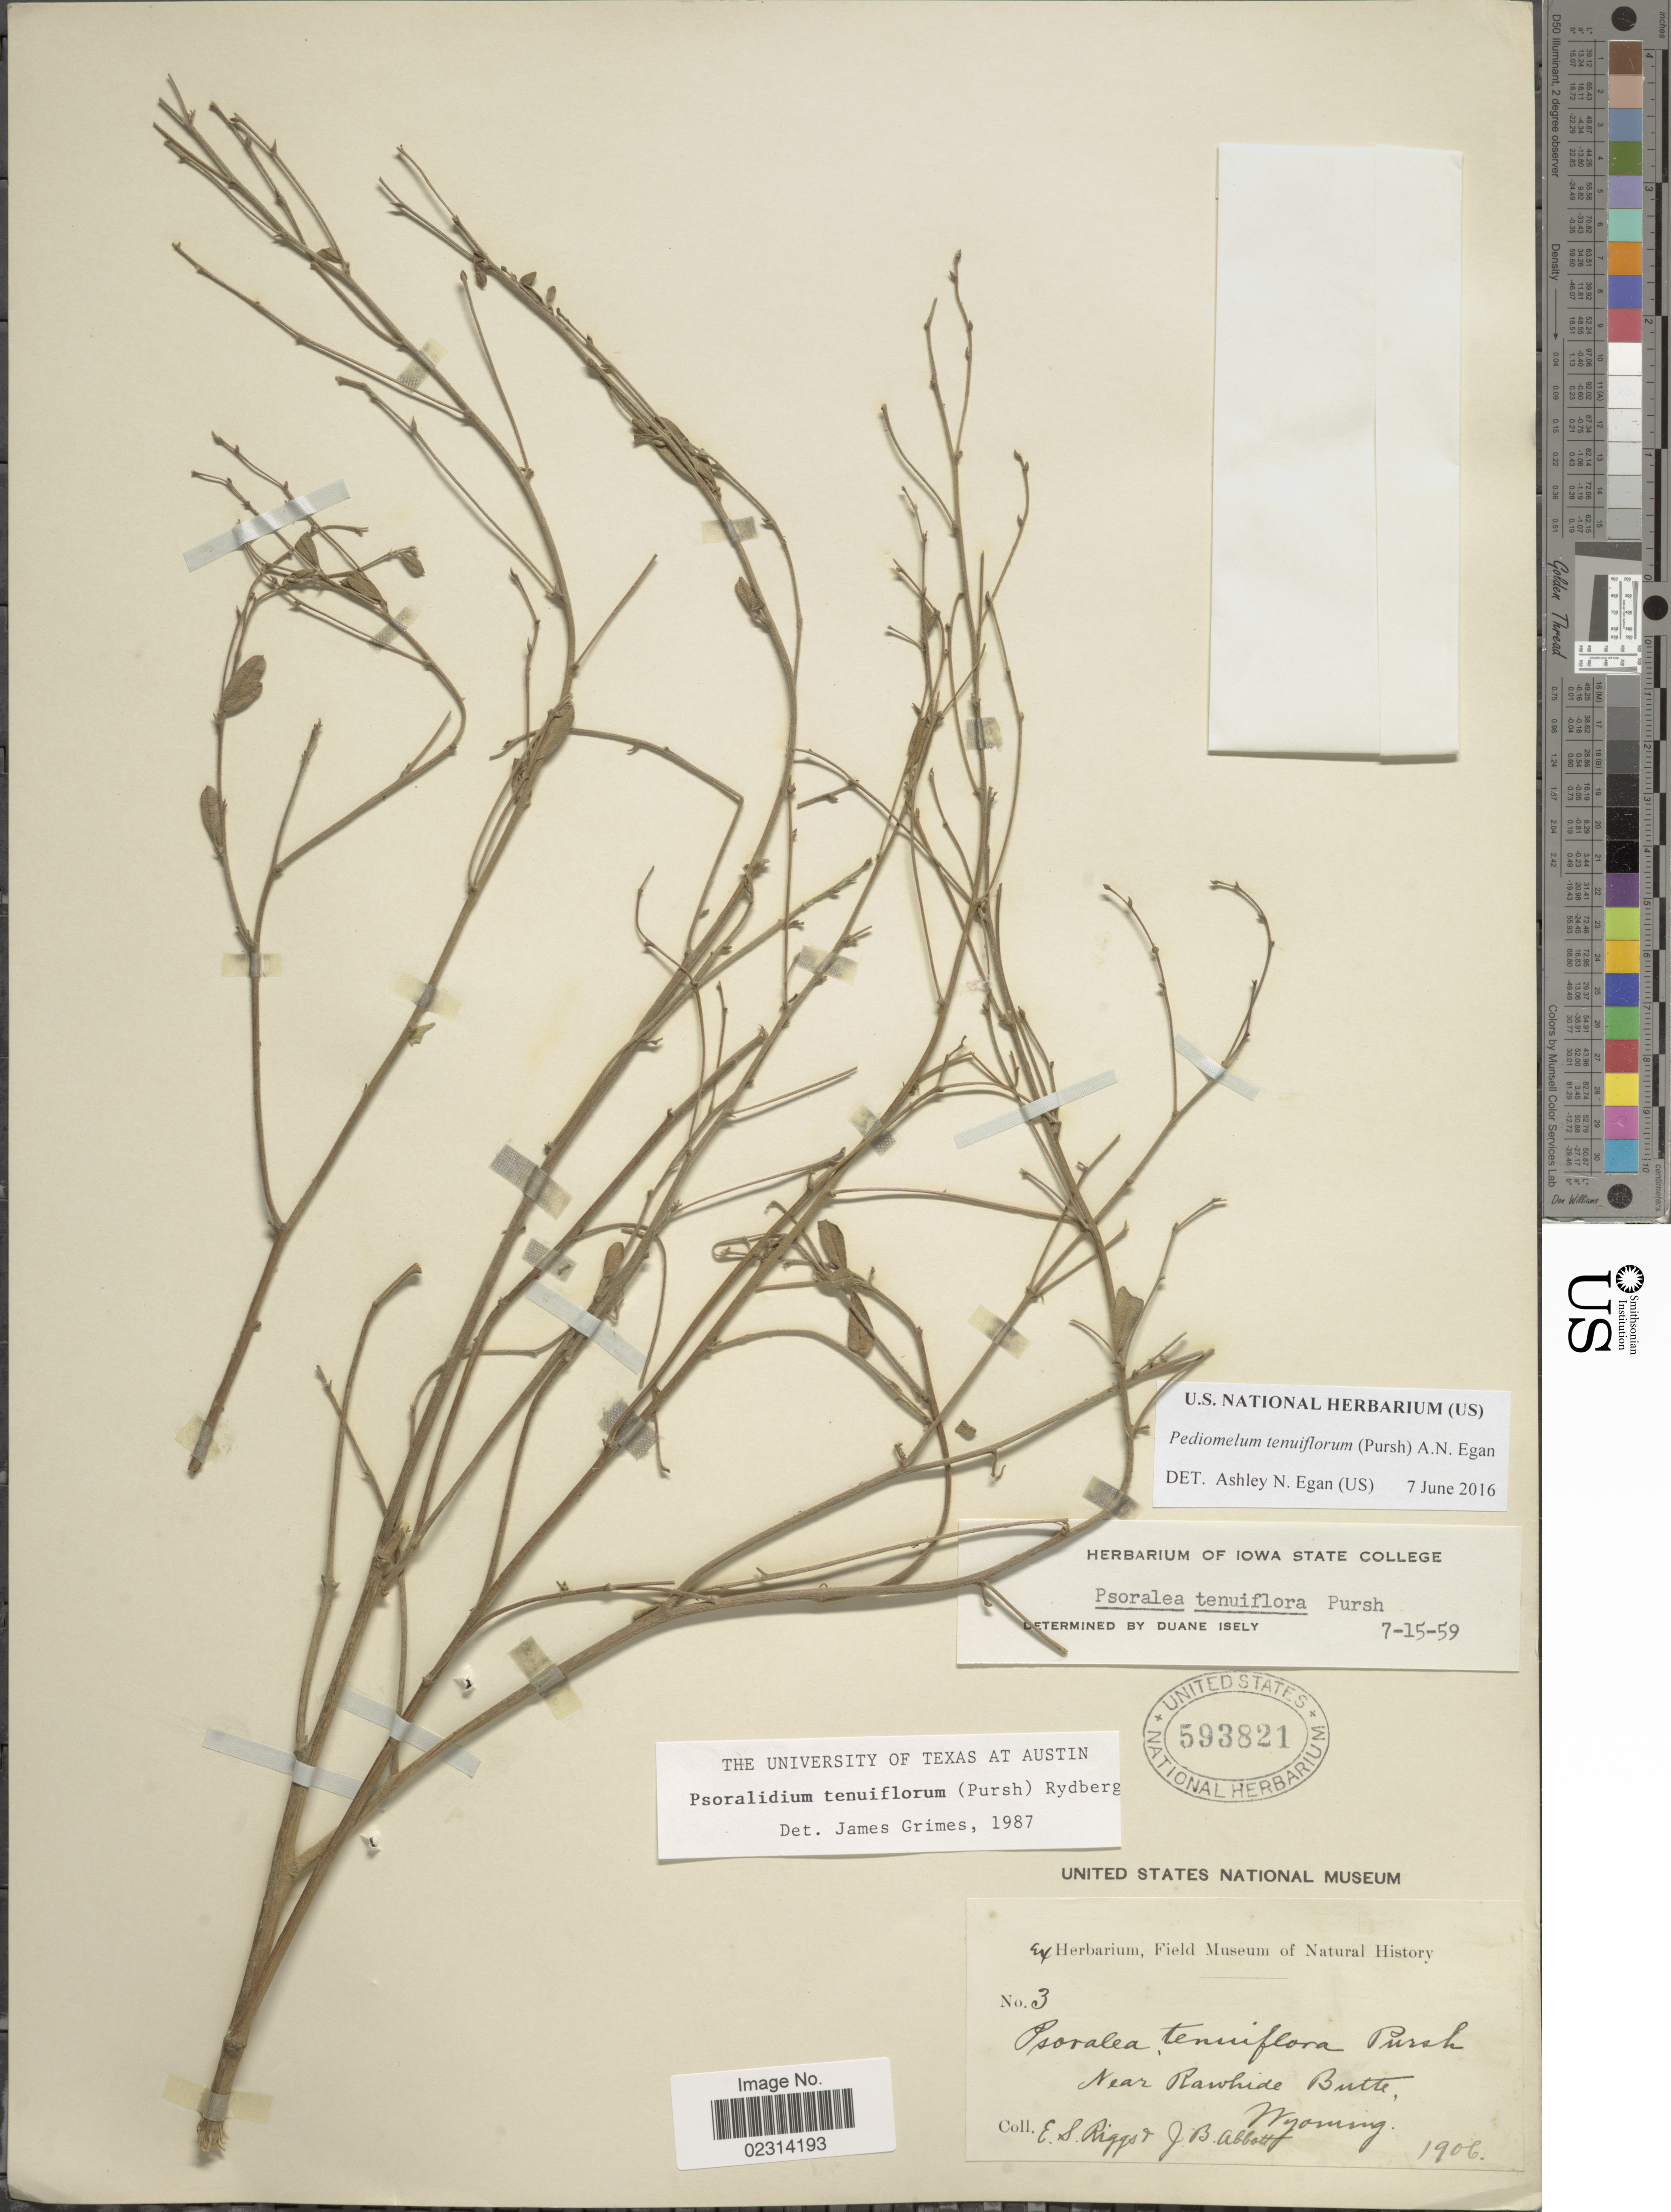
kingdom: Plantae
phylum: Tracheophyta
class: Magnoliopsida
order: Fabales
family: Fabaceae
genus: Psoralidium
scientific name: Psoralidium tenuiflorum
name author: (Pursh) Rydb.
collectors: E. Riggs & J. Abbott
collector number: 3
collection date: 1906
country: United States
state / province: Wyoming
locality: Near Rawhide Butte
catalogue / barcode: US 593821